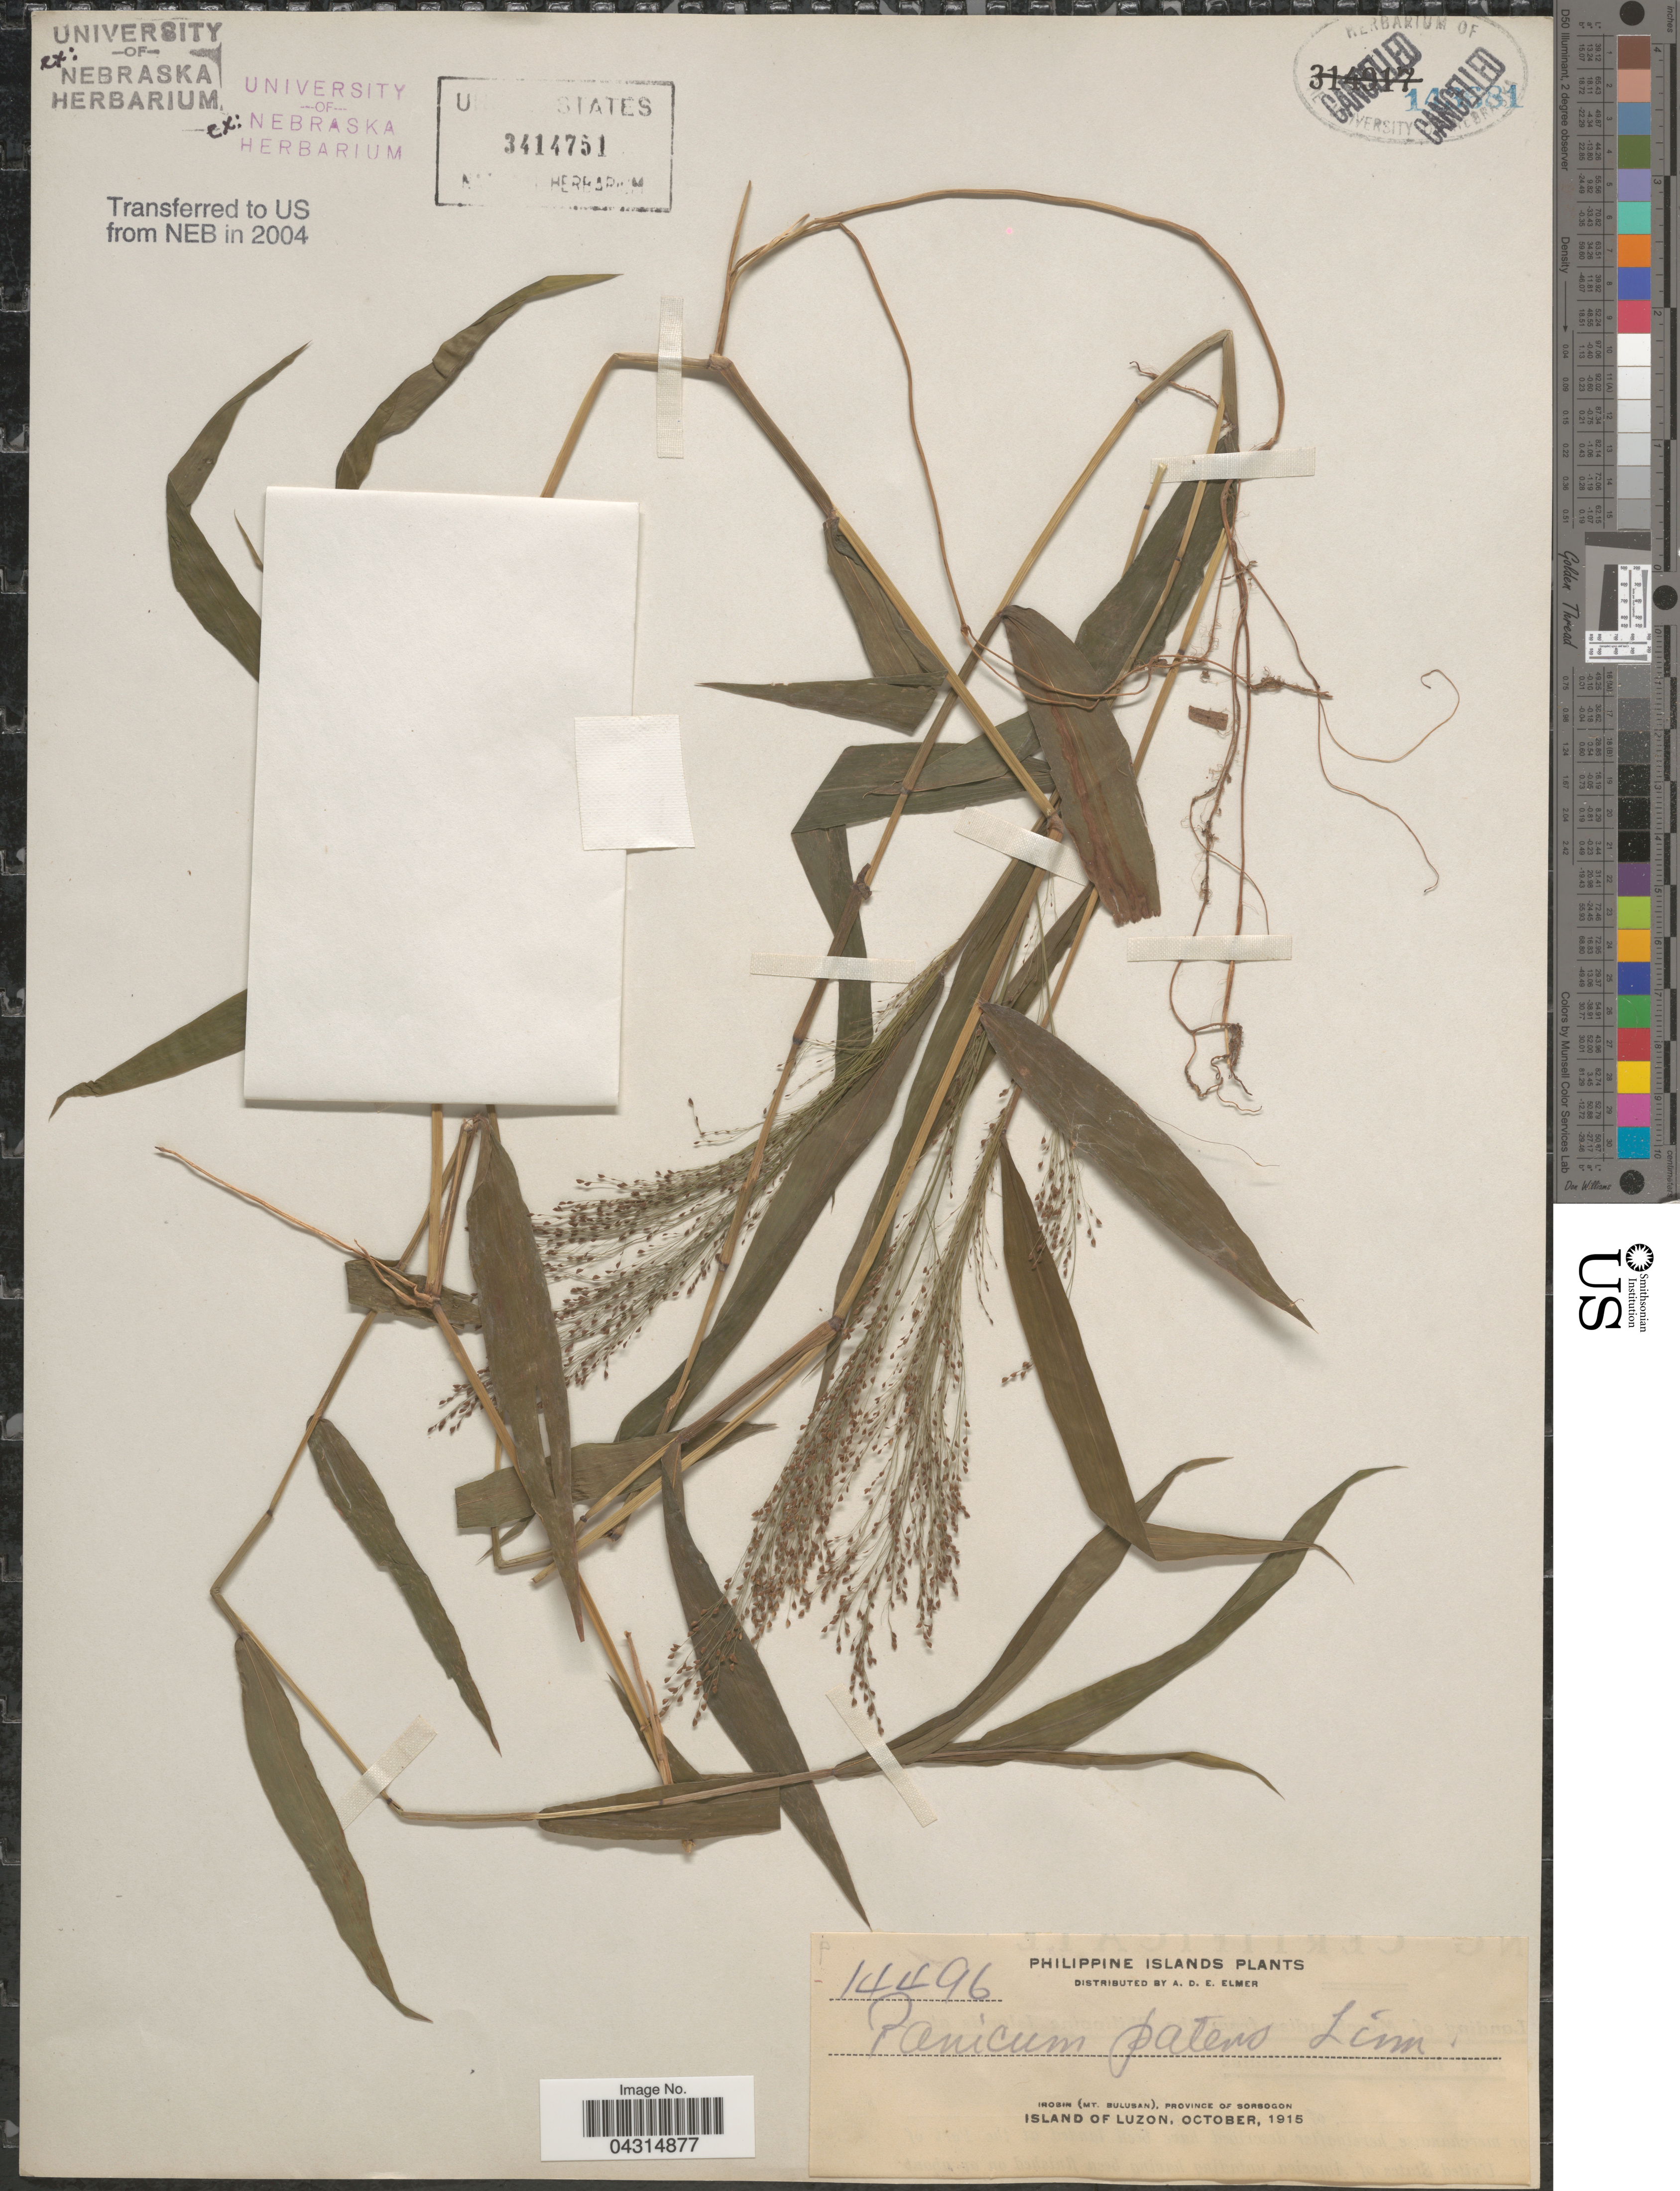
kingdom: Plantae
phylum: Tracheophyta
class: Liliopsida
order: Poales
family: Poaceae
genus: Cyrtococcum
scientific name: Cyrtococcum patens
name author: (L.) A. Camus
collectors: A. D. E. Elmer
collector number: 14496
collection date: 1915-10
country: Philippines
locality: Irosin (Mt. Bulusan), Province of Sorsogon. Island of Luzon.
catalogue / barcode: US 3414751